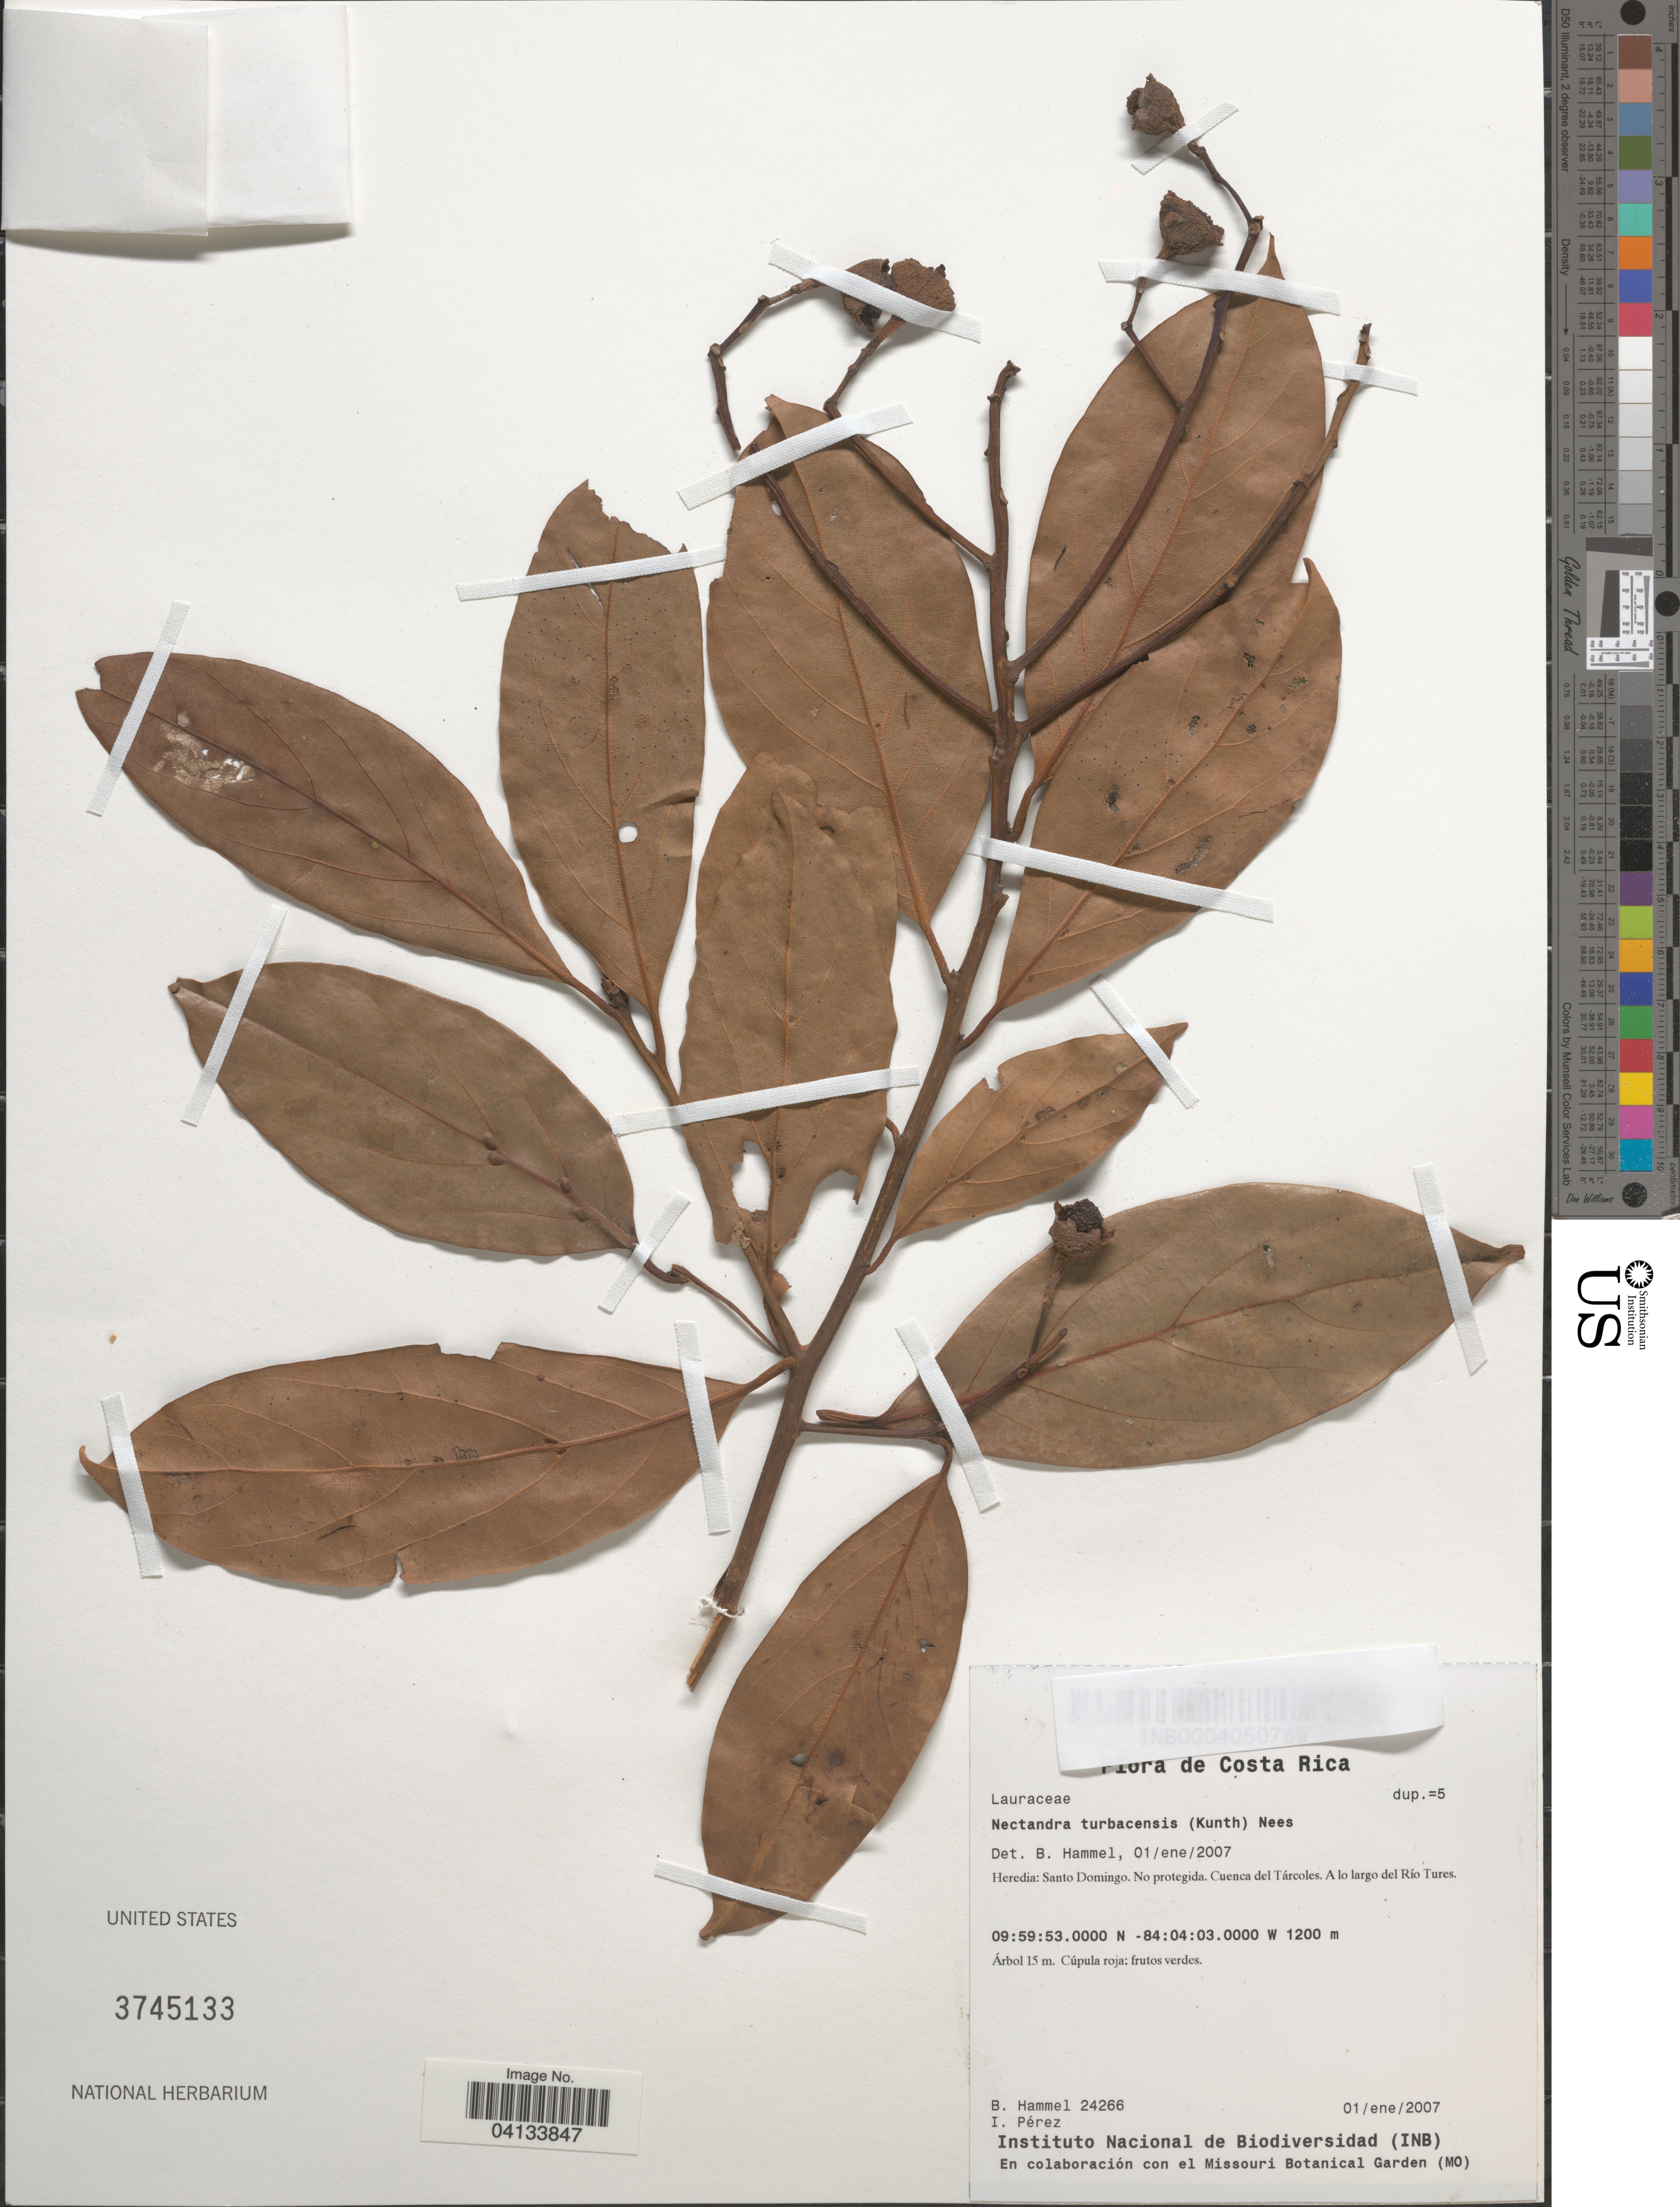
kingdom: Plantae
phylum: Tracheophyta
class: Magnoliopsida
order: Laurales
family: Lauraceae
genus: Nectandra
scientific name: Nectandra turbacensis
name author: (Kunth) Nees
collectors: B. Hammel & I. Pérez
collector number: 24266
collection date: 2007-01-01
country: Costa Rica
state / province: Heredia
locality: Santo Domingo. No protegida. Cuenca del Tárcoles. A lo largo del Río Tures.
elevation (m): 1200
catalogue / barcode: US 3745133